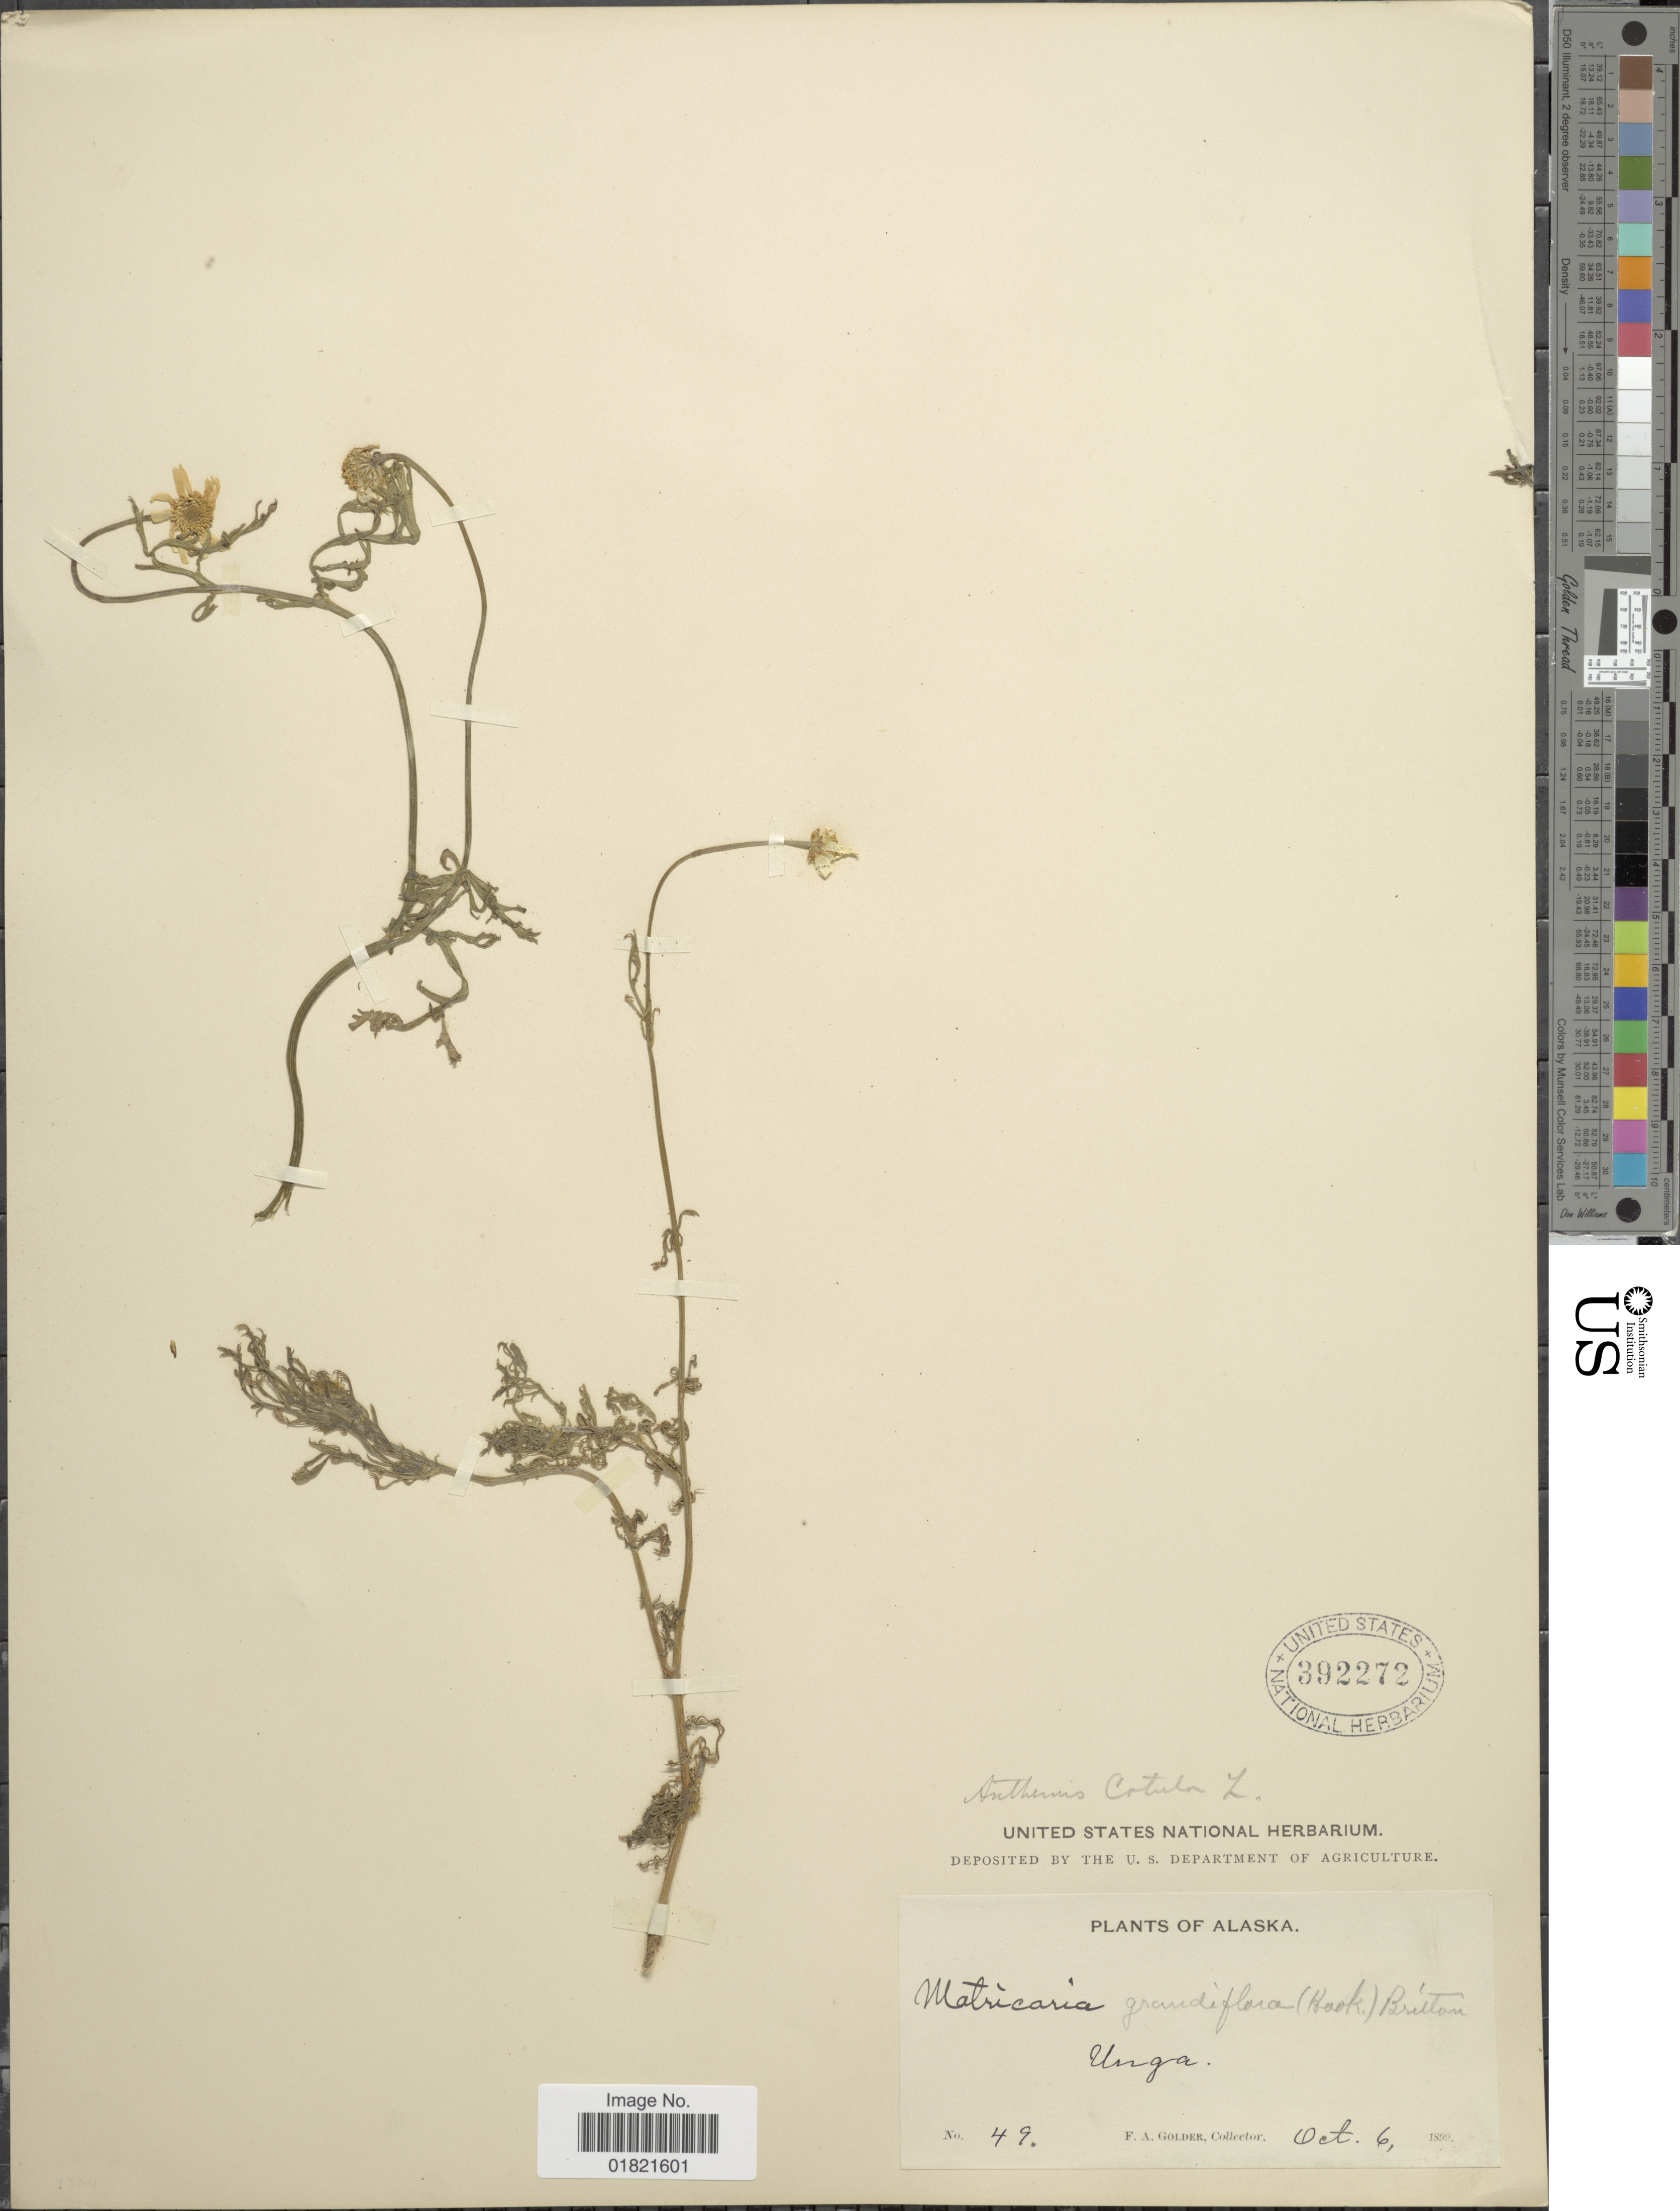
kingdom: Plantae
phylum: Tracheophyta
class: Magnoliopsida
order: Asterales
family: Asteraceae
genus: Anthemis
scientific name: Anthemis cotula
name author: L.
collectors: F. Golder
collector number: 49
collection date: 1899-10-06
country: United States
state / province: Alaska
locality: Ungra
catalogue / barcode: US 392272